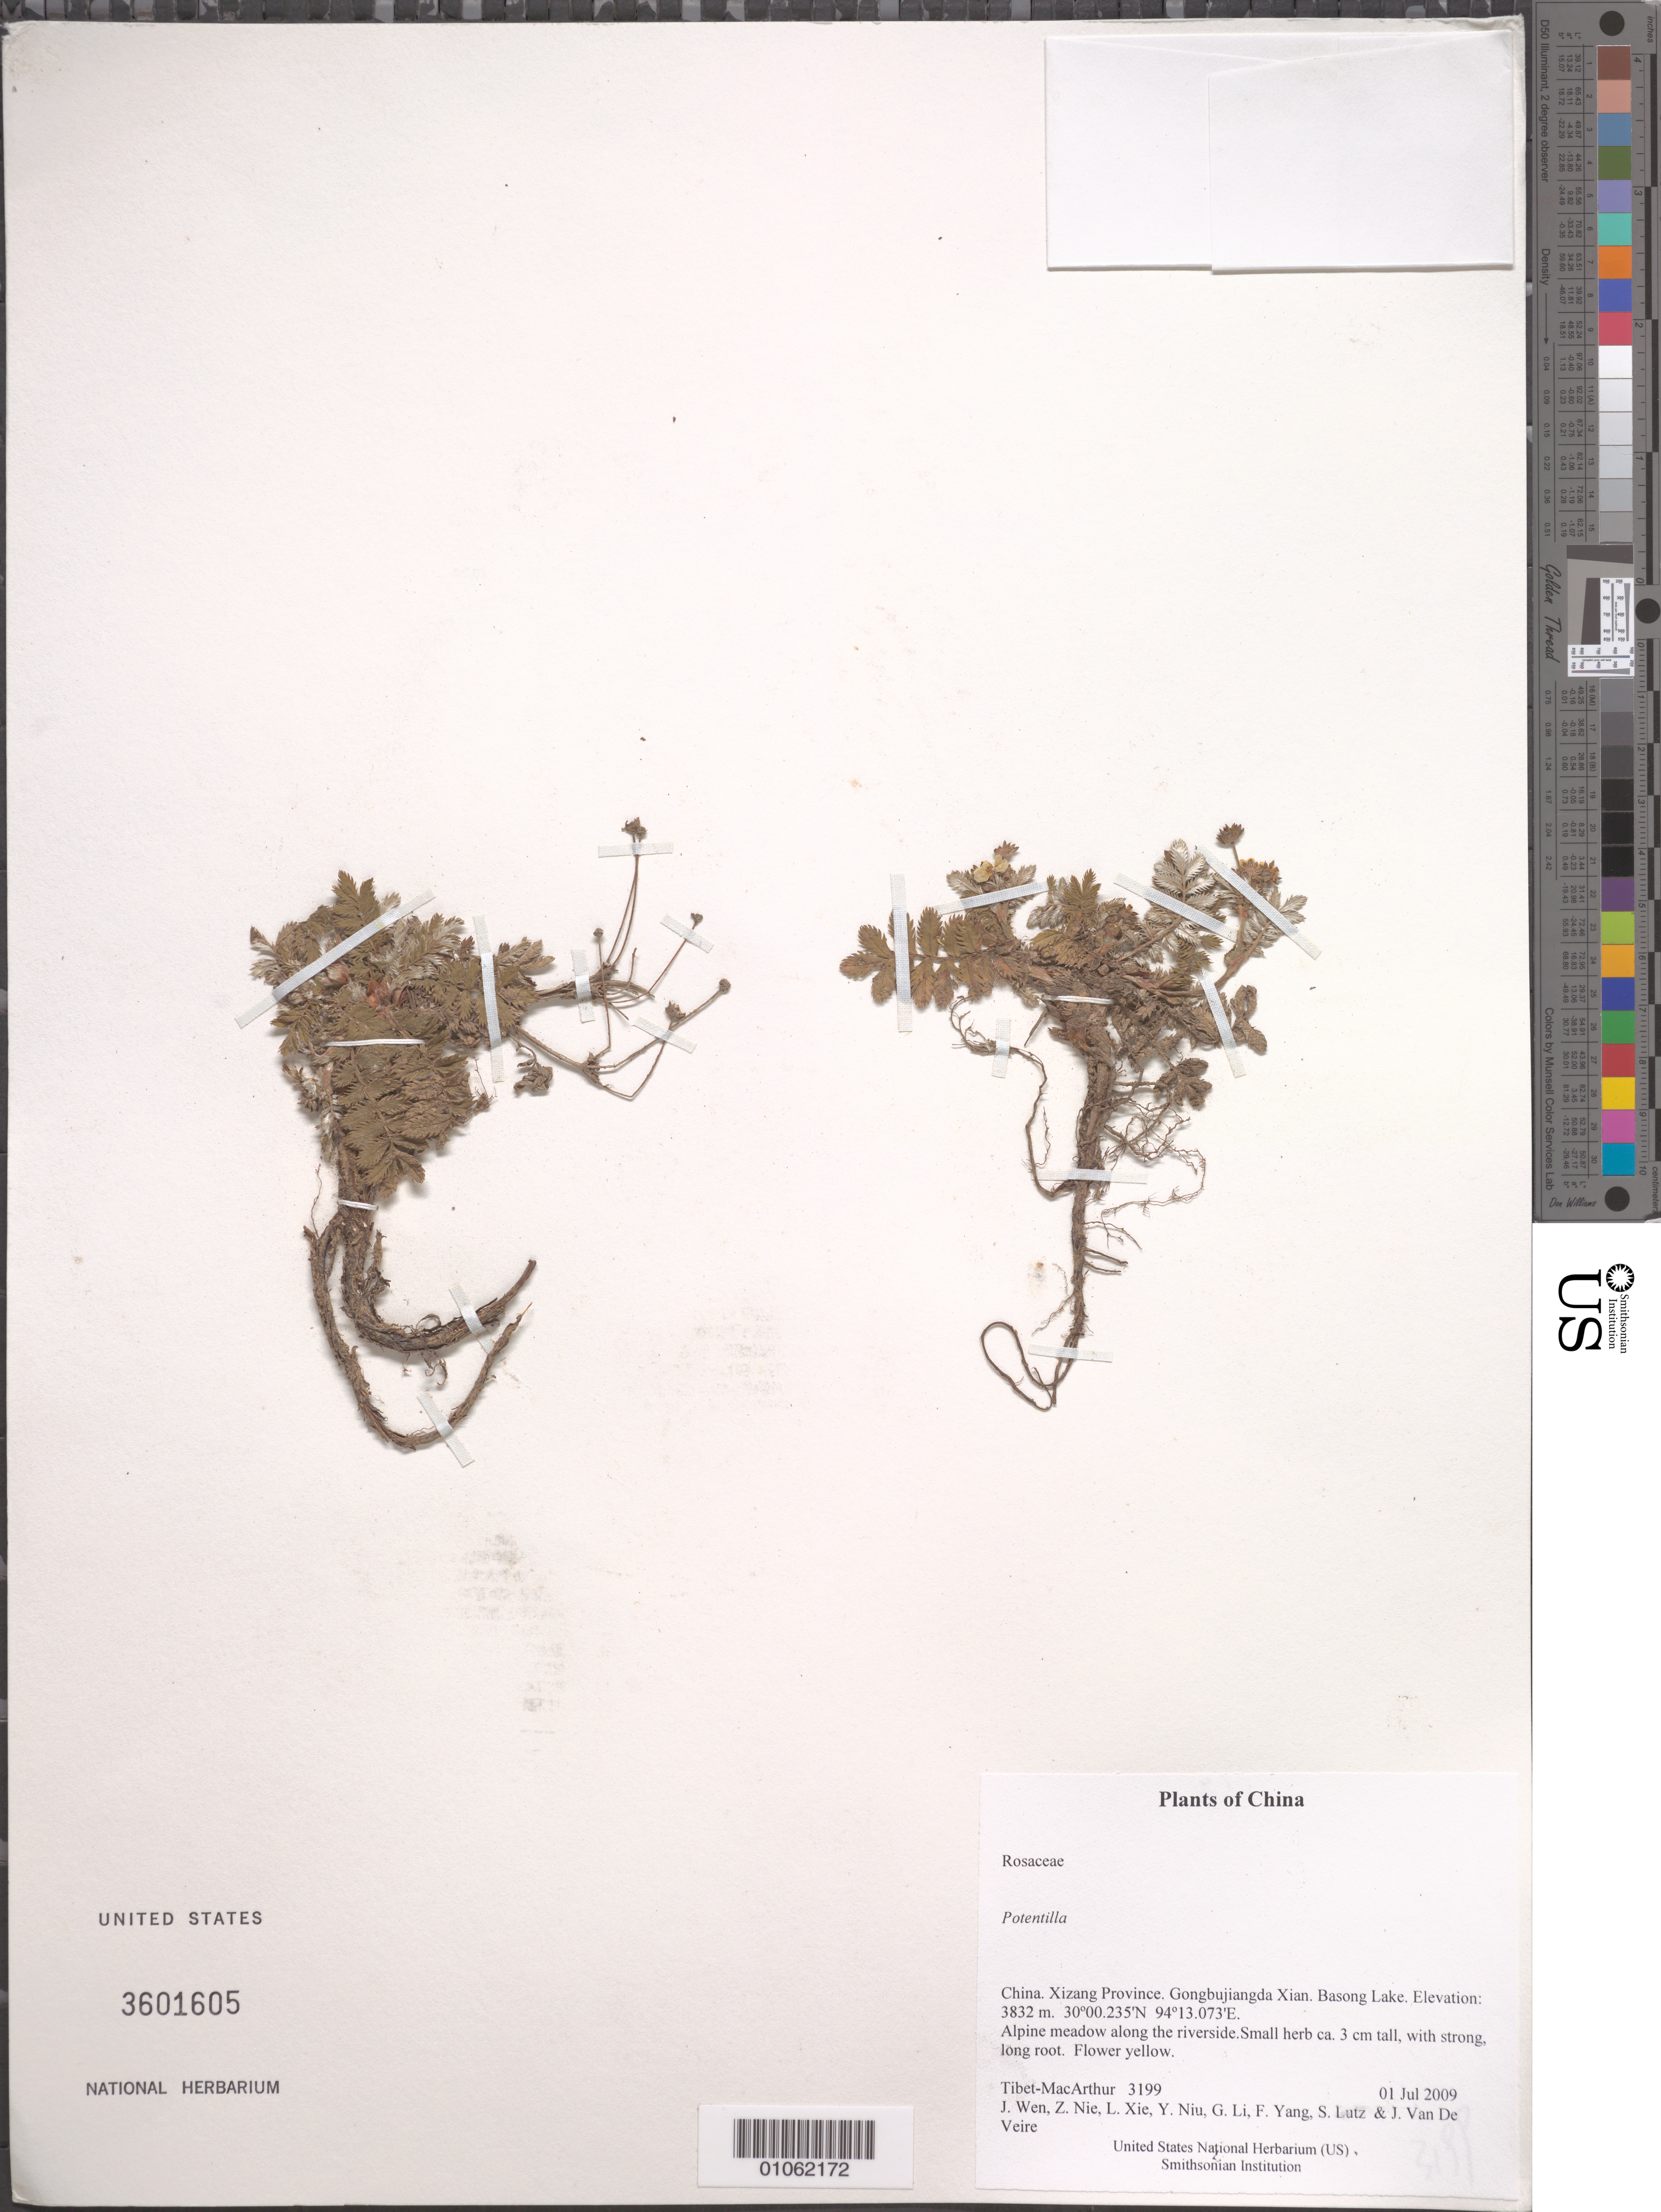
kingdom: Plantae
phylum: Tracheophyta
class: Magnoliopsida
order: Rosales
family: Rosaceae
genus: Potentilla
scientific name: Potentilla sp.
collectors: Tibet-MacArthur, J. Wen, Z. Nie, L. Xie, Y. Niu, G. Li, F. Yang, S. Lutz & J. Van De Veire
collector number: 3199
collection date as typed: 01 Jul 2009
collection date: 2009-07-01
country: China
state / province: Xizang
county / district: Gongbujiangda Xian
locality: Basong Lake.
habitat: Alpine meadow along the riverside.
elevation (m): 3832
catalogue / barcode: US 3601605